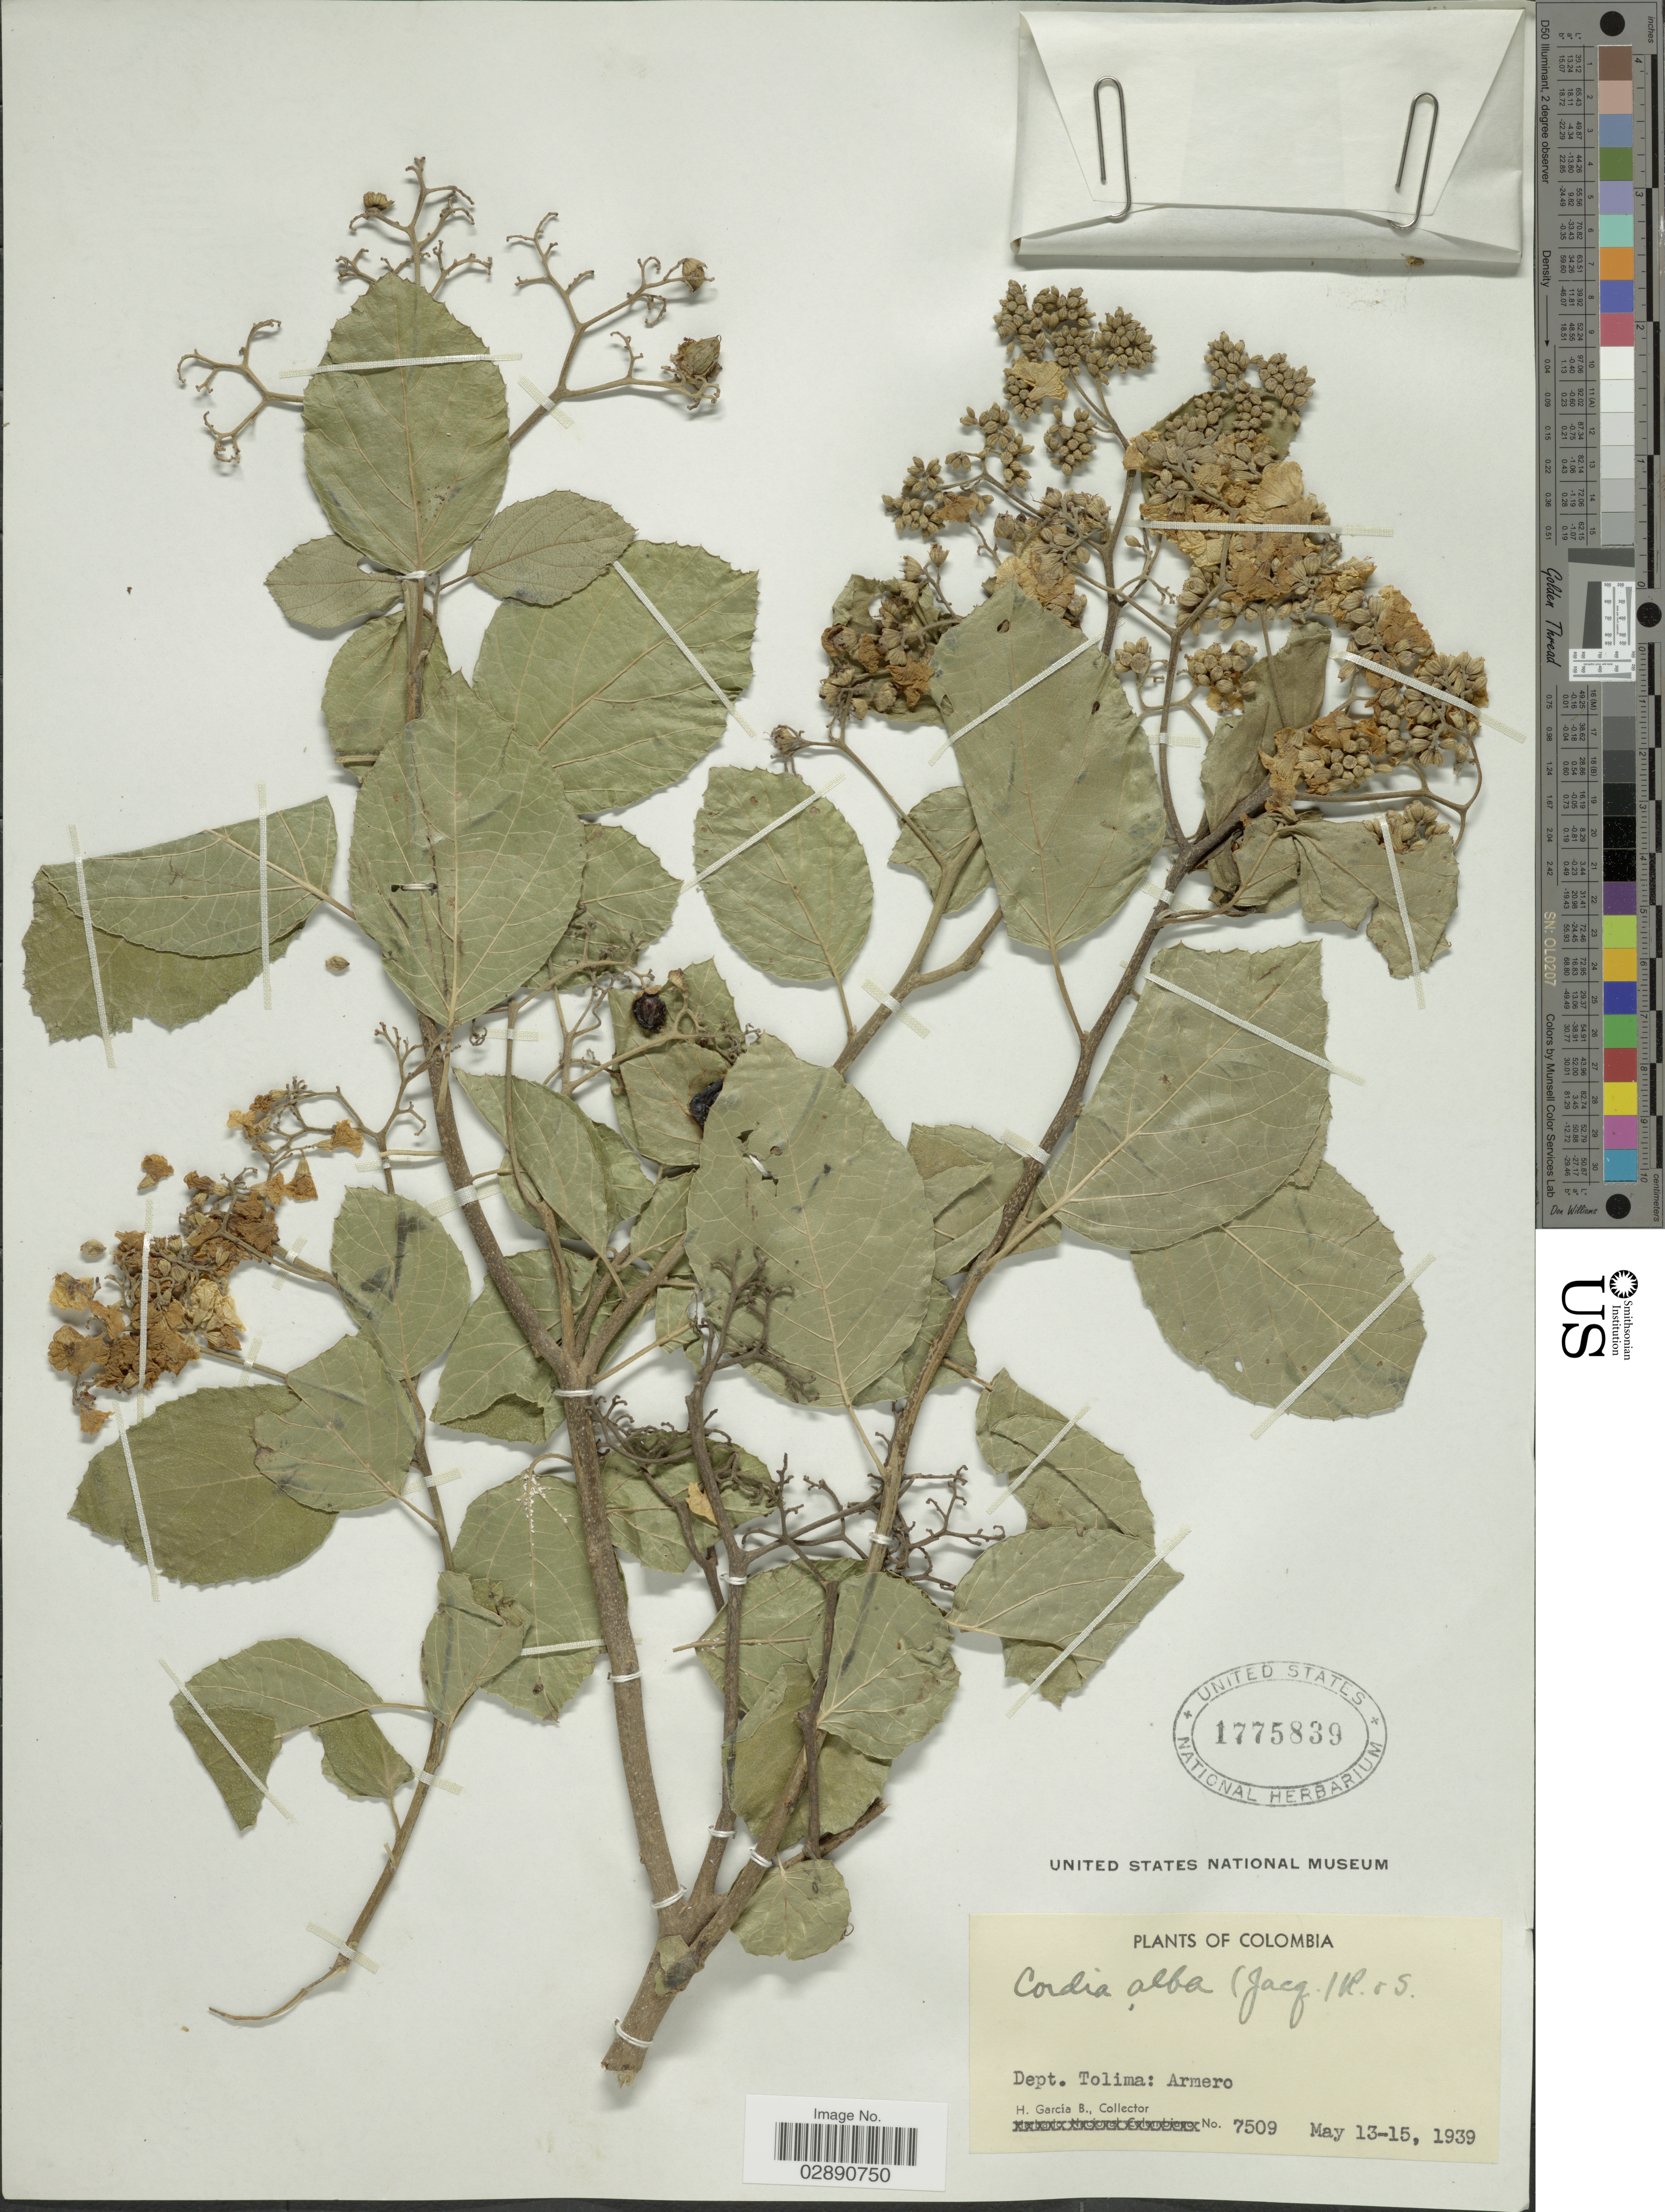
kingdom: Plantae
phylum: Tracheophyta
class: Magnoliopsida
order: Boraginales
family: Cordiaceae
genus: Cordia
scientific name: Cordia dentata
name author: Poir.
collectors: H. García B.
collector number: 7509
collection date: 1939-05-13/1939-05-15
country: Colombia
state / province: Tolima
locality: Dept. Tolima: Armero.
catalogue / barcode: US 1775839